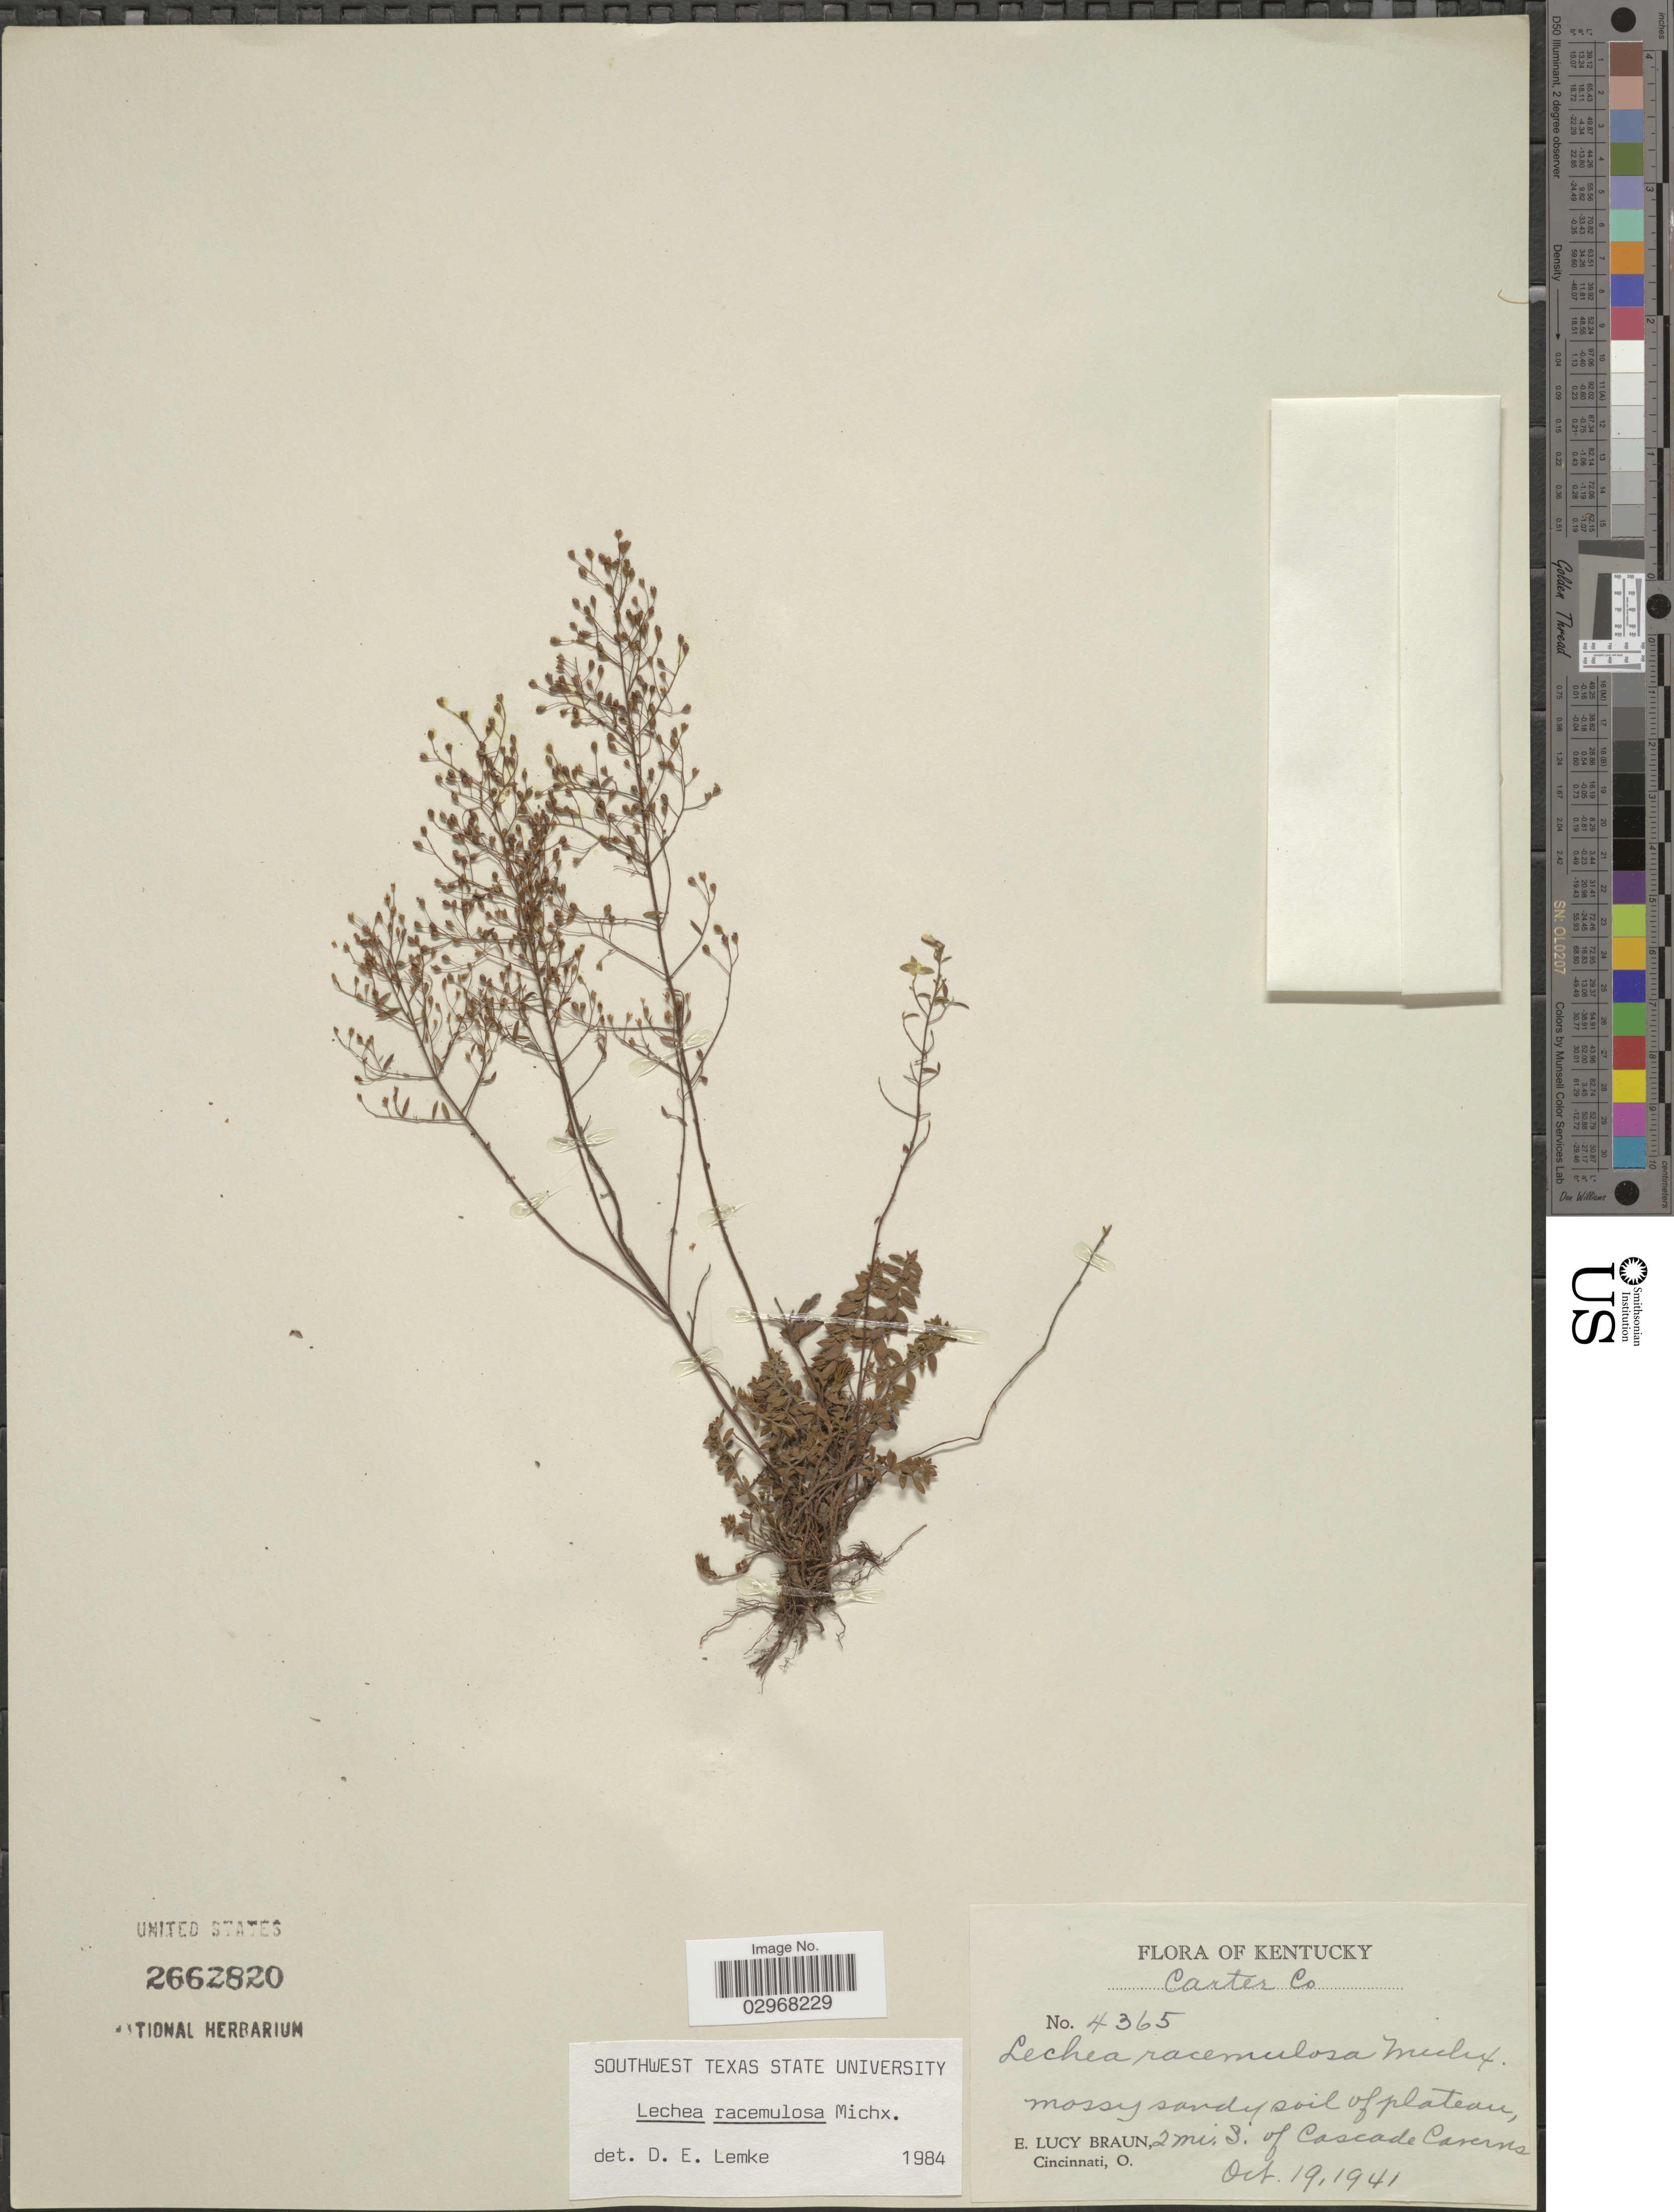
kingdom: Plantae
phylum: Tracheophyta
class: Magnoliopsida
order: Malvales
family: Cistaceae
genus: Lechea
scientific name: Lechea racemulosa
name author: Michx.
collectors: E. L. Braun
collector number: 4365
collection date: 1941-10-19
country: United States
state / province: Kentucky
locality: Carter Co. Mossy sandy soil of plateau, 2 mi S. of Cascade Caverns.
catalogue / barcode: US 2662820